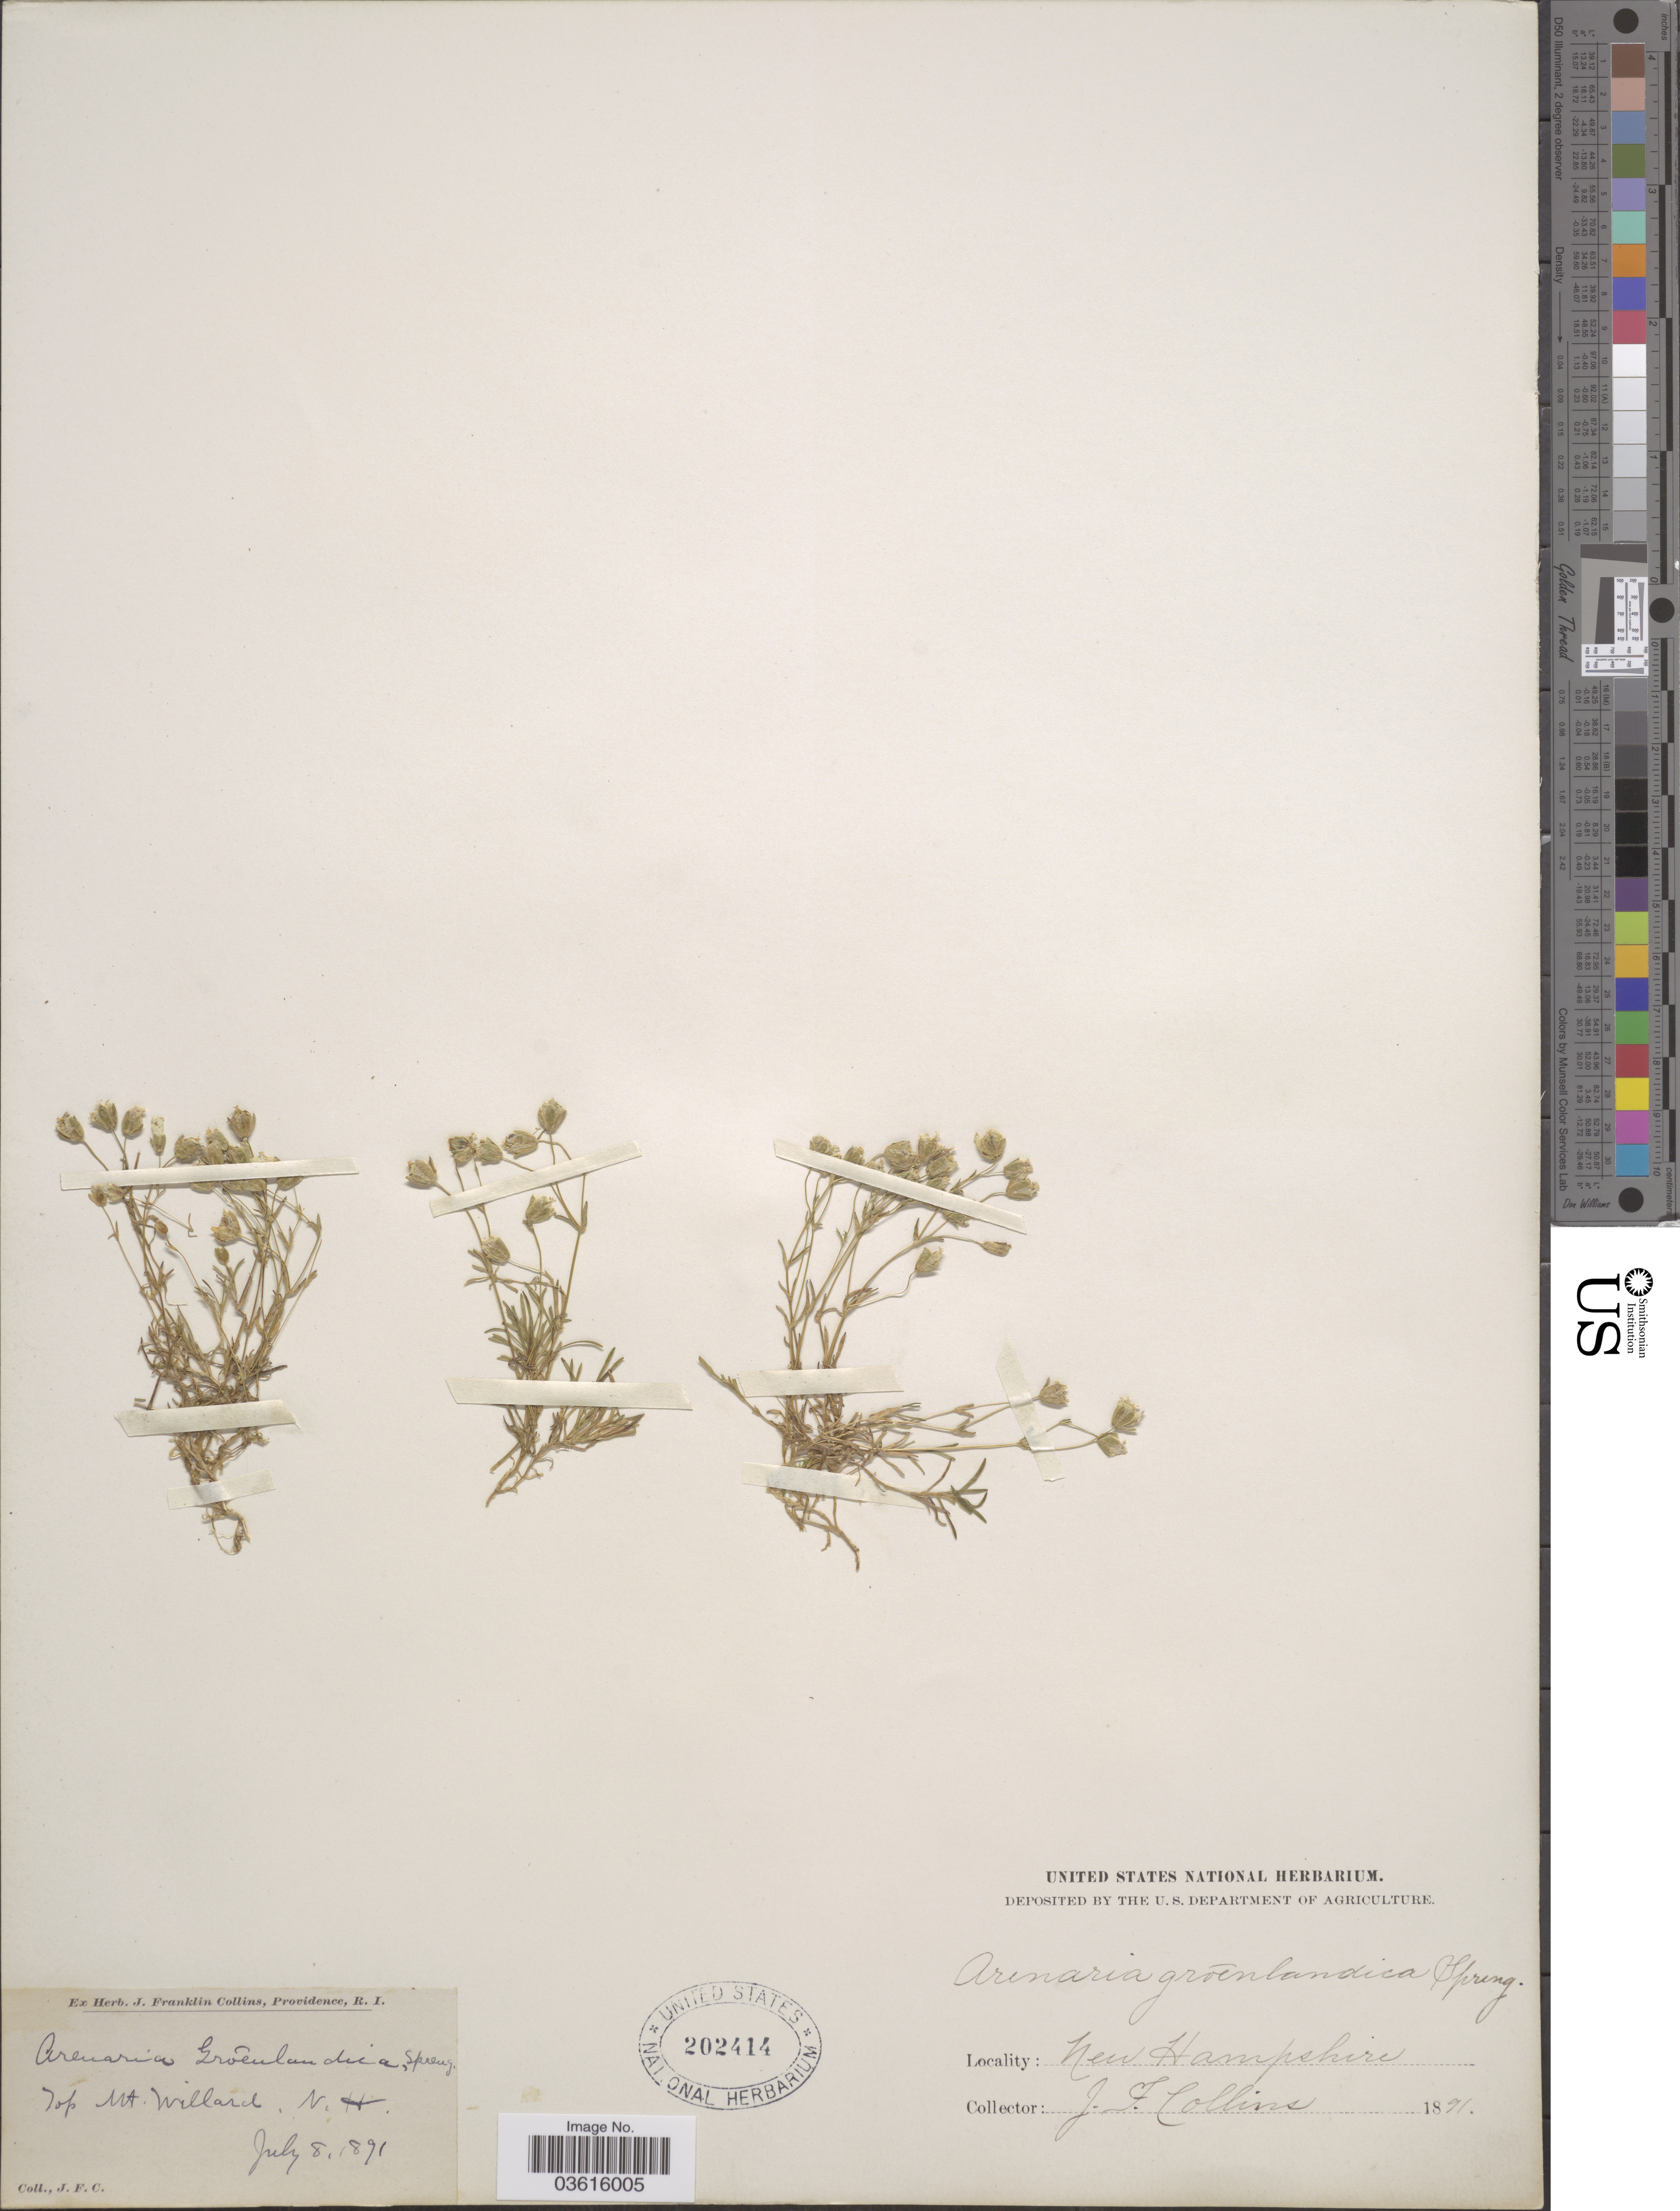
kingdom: Plantae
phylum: Tracheophyta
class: Magnoliopsida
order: Caryophyllales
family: Caryophyllaceae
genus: Minuartia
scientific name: Minuartia groenlandica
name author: (Retz.) Ostenf.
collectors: J. Collins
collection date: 1891-07-08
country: United States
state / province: New Hampshire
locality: Top Mt. Willard.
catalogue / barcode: US 202414